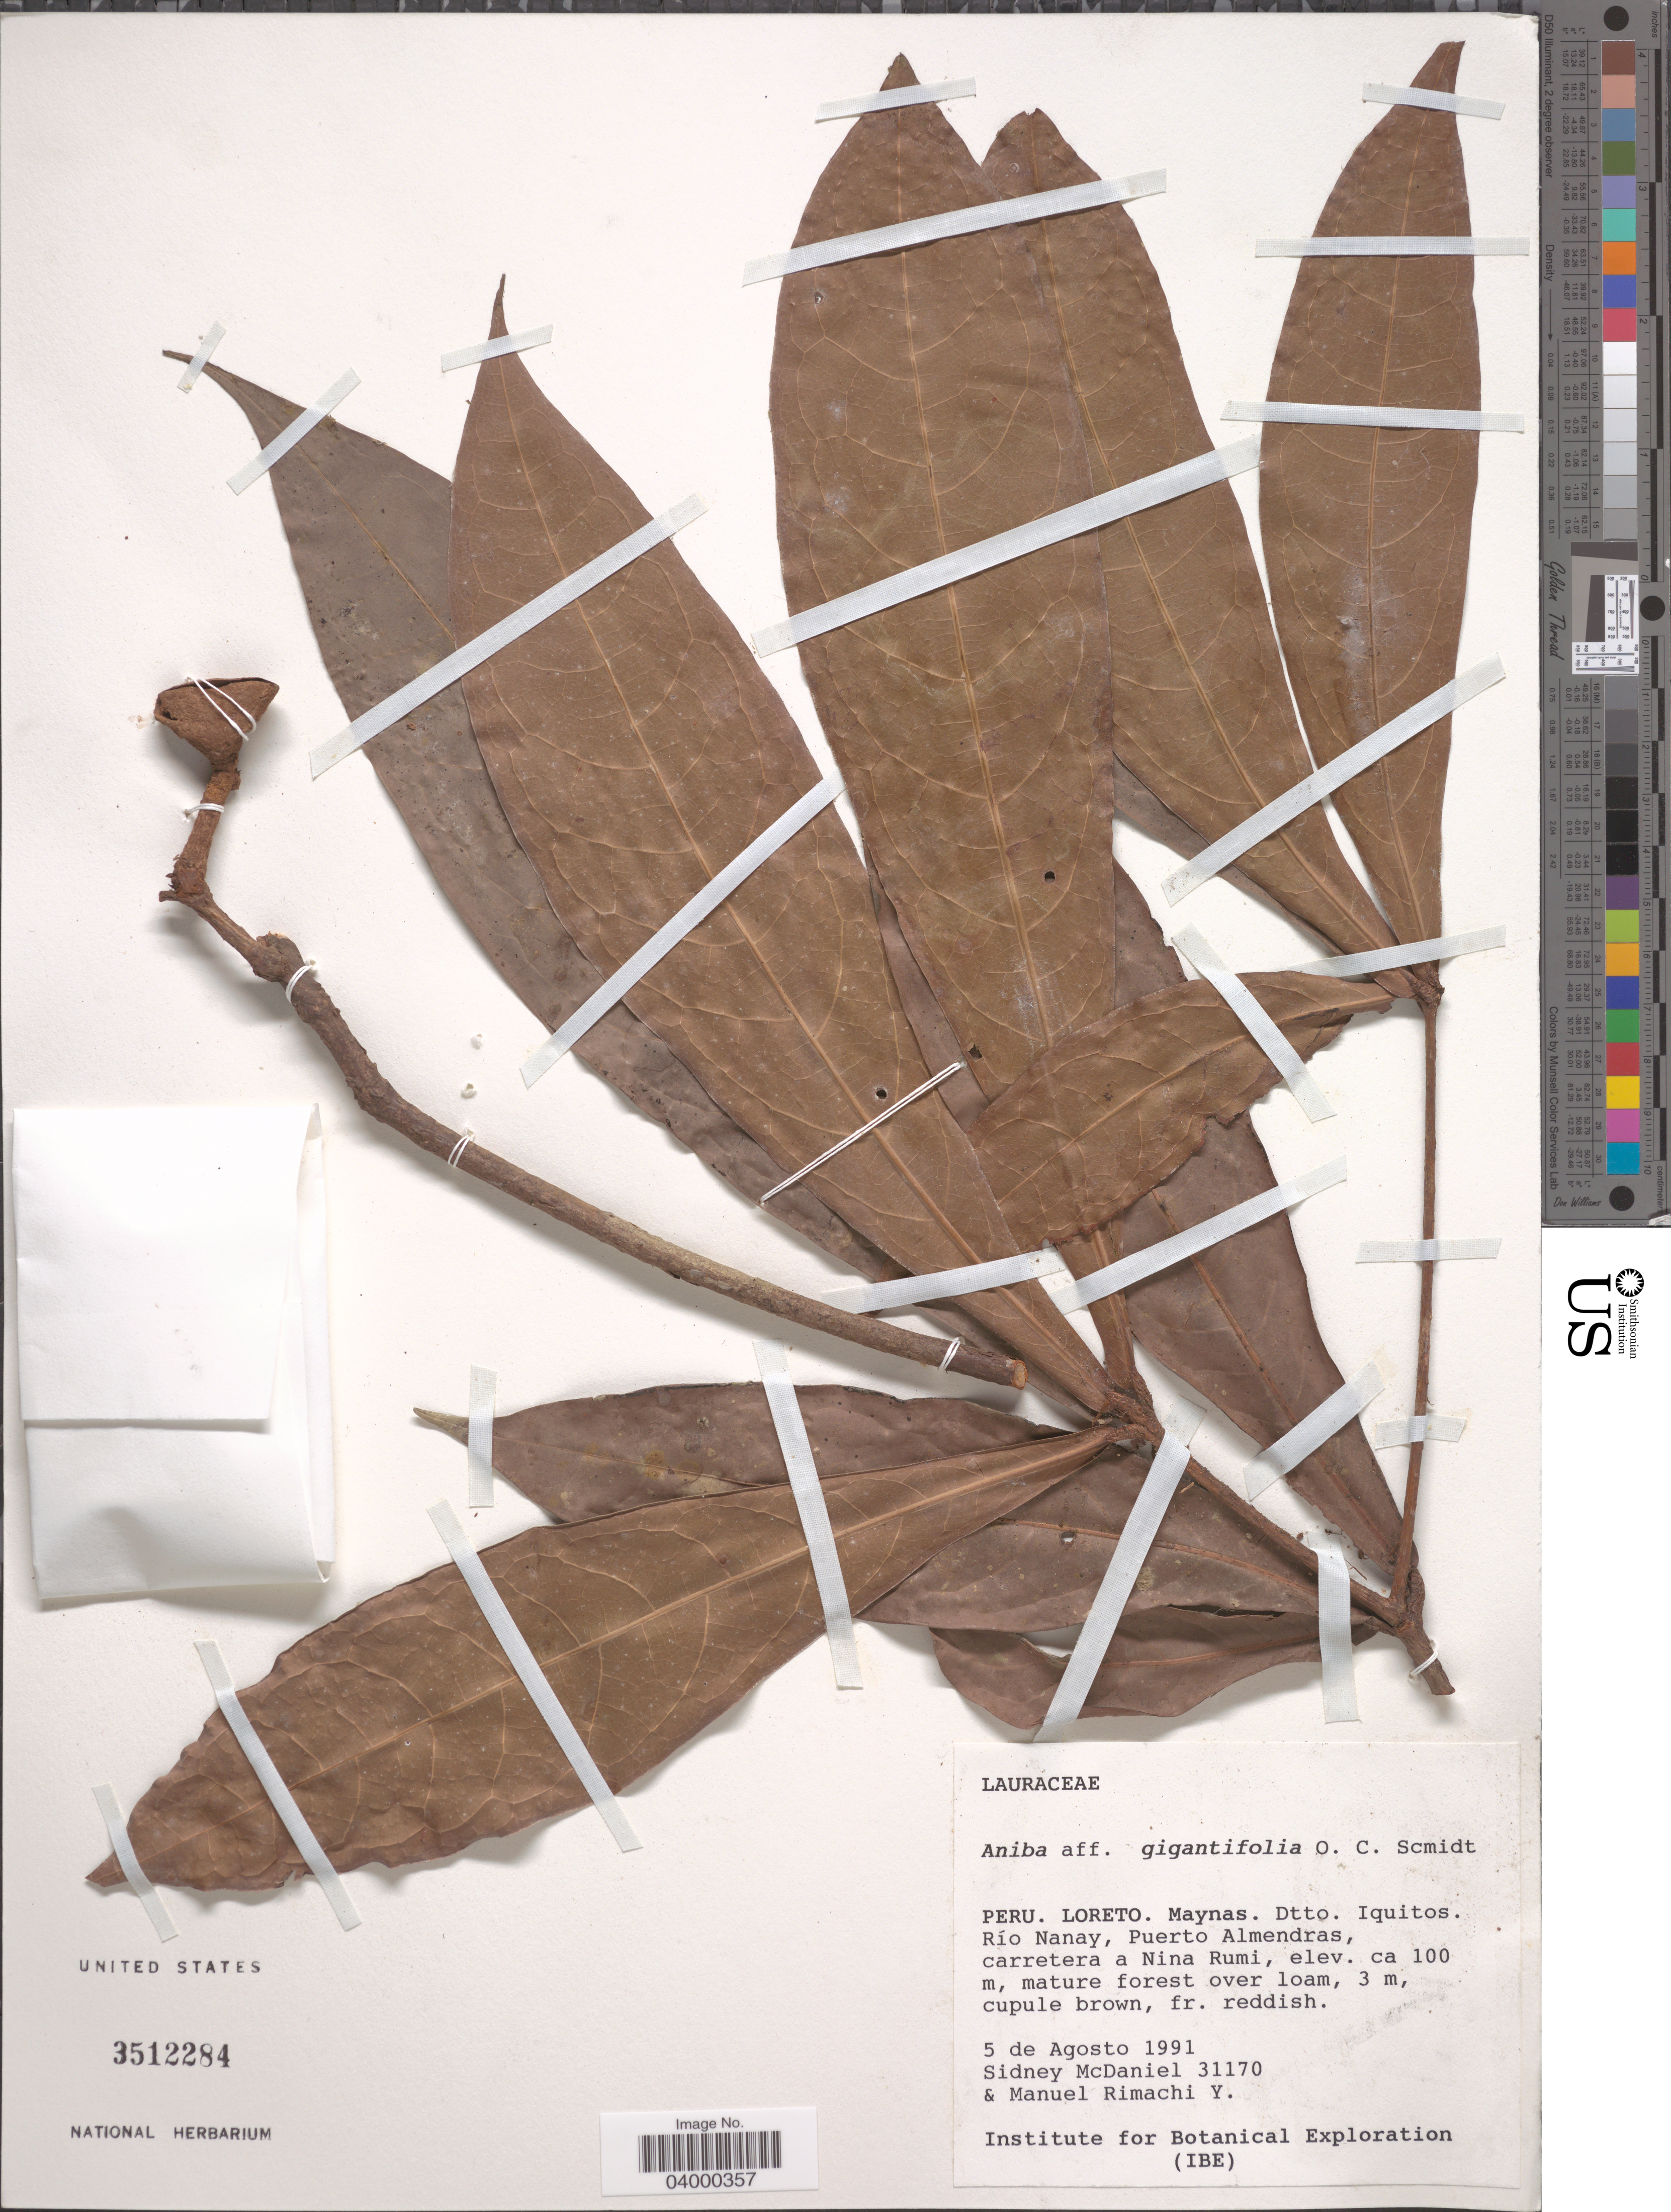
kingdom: Plantae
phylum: Tracheophyta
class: Magnoliopsida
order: Laurales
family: Lauraceae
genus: Aniba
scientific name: Aniba gigantifolia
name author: O.C. Schmidt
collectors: S. McDaniel & M. Rimachi Y.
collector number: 31170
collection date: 1991-08-05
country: Peru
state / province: Loreto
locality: Maynas. Dtto. Iquitos. Río Nanay, Puerto Almendras, carretera a Nina Rumi.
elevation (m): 100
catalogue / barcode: US 3512284